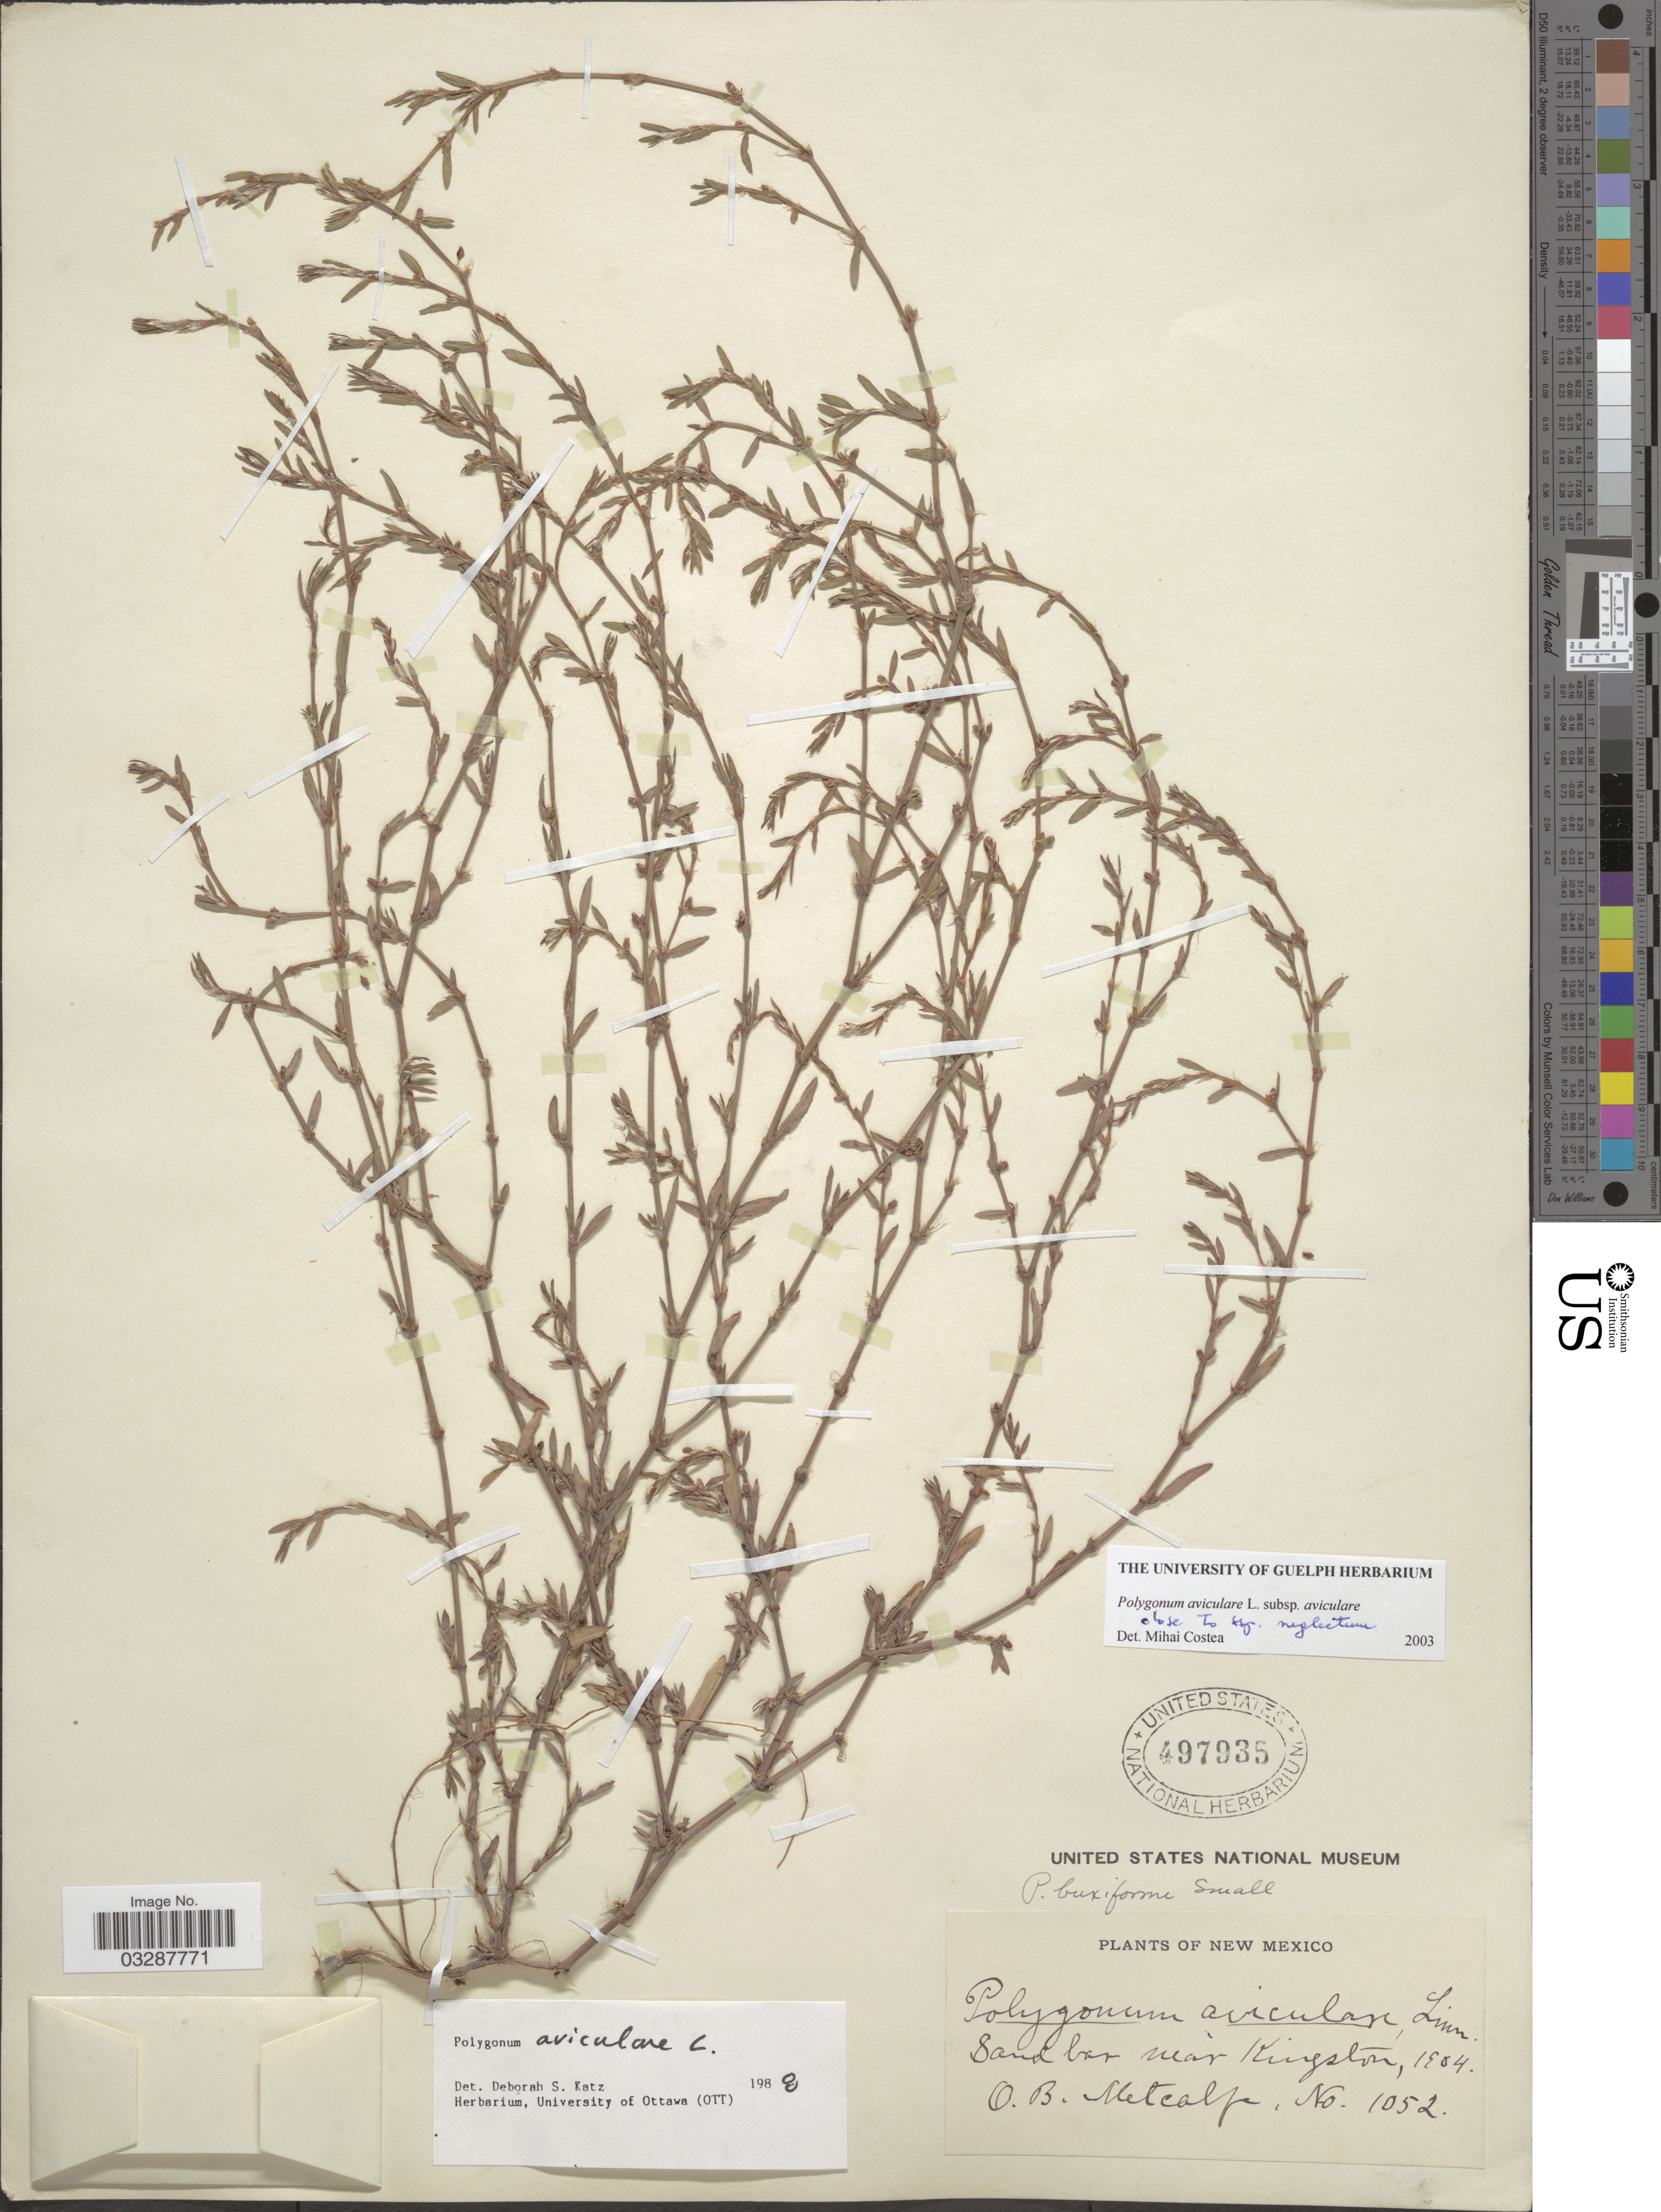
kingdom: Plantae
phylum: Tracheophyta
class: Magnoliopsida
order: Caryophyllales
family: Polygonaceae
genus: Polygonum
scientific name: Polygonum aviculare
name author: L.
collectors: O. B. Metcalfe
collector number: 1052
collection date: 1904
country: United States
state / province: New Mexico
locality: Sand bar near Kingston.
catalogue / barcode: US 497935